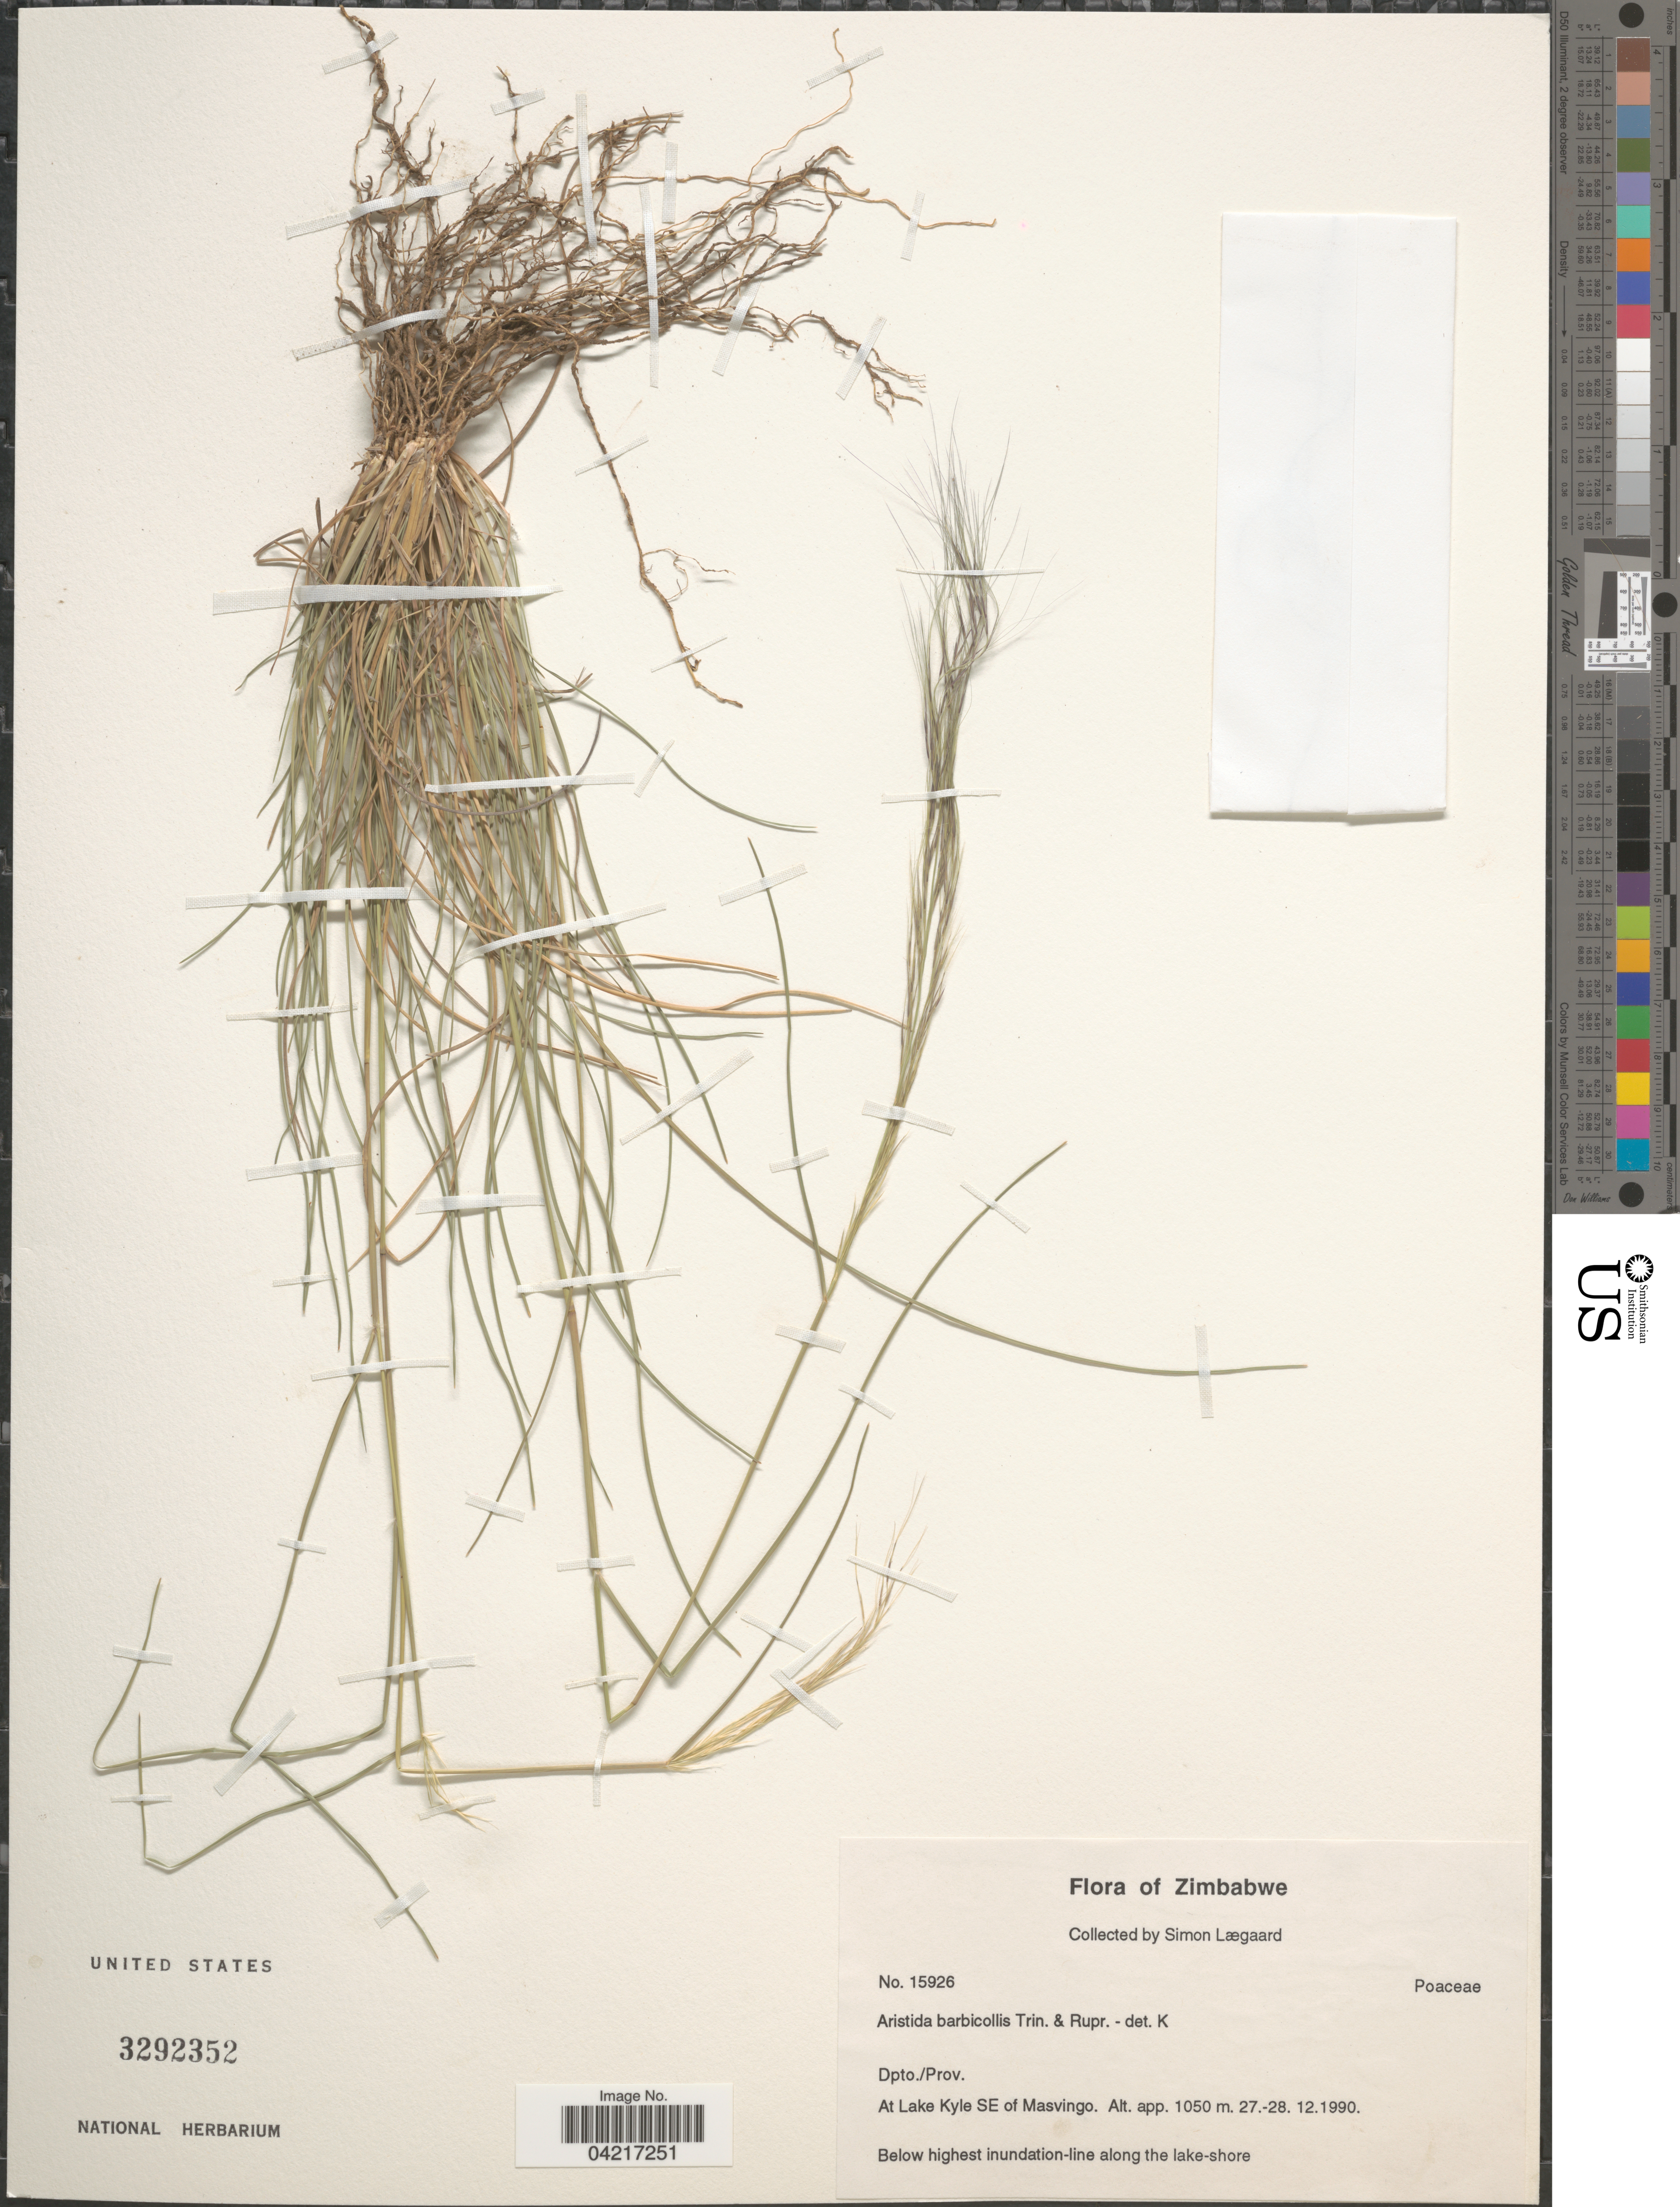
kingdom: Plantae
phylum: Tracheophyta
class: Liliopsida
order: Poales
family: Poaceae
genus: Aristida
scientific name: Aristida barbicollis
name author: Trin. & Rupr.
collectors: S. Lægaard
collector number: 15926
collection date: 1990-12-27/1990-12-28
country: Zimbabwe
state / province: Masvingo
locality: Dpto./Prov. At Lake Kyle SE of Masvingo. Below highest inundation-line along the lake-shore.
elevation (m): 1050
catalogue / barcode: US 3292352